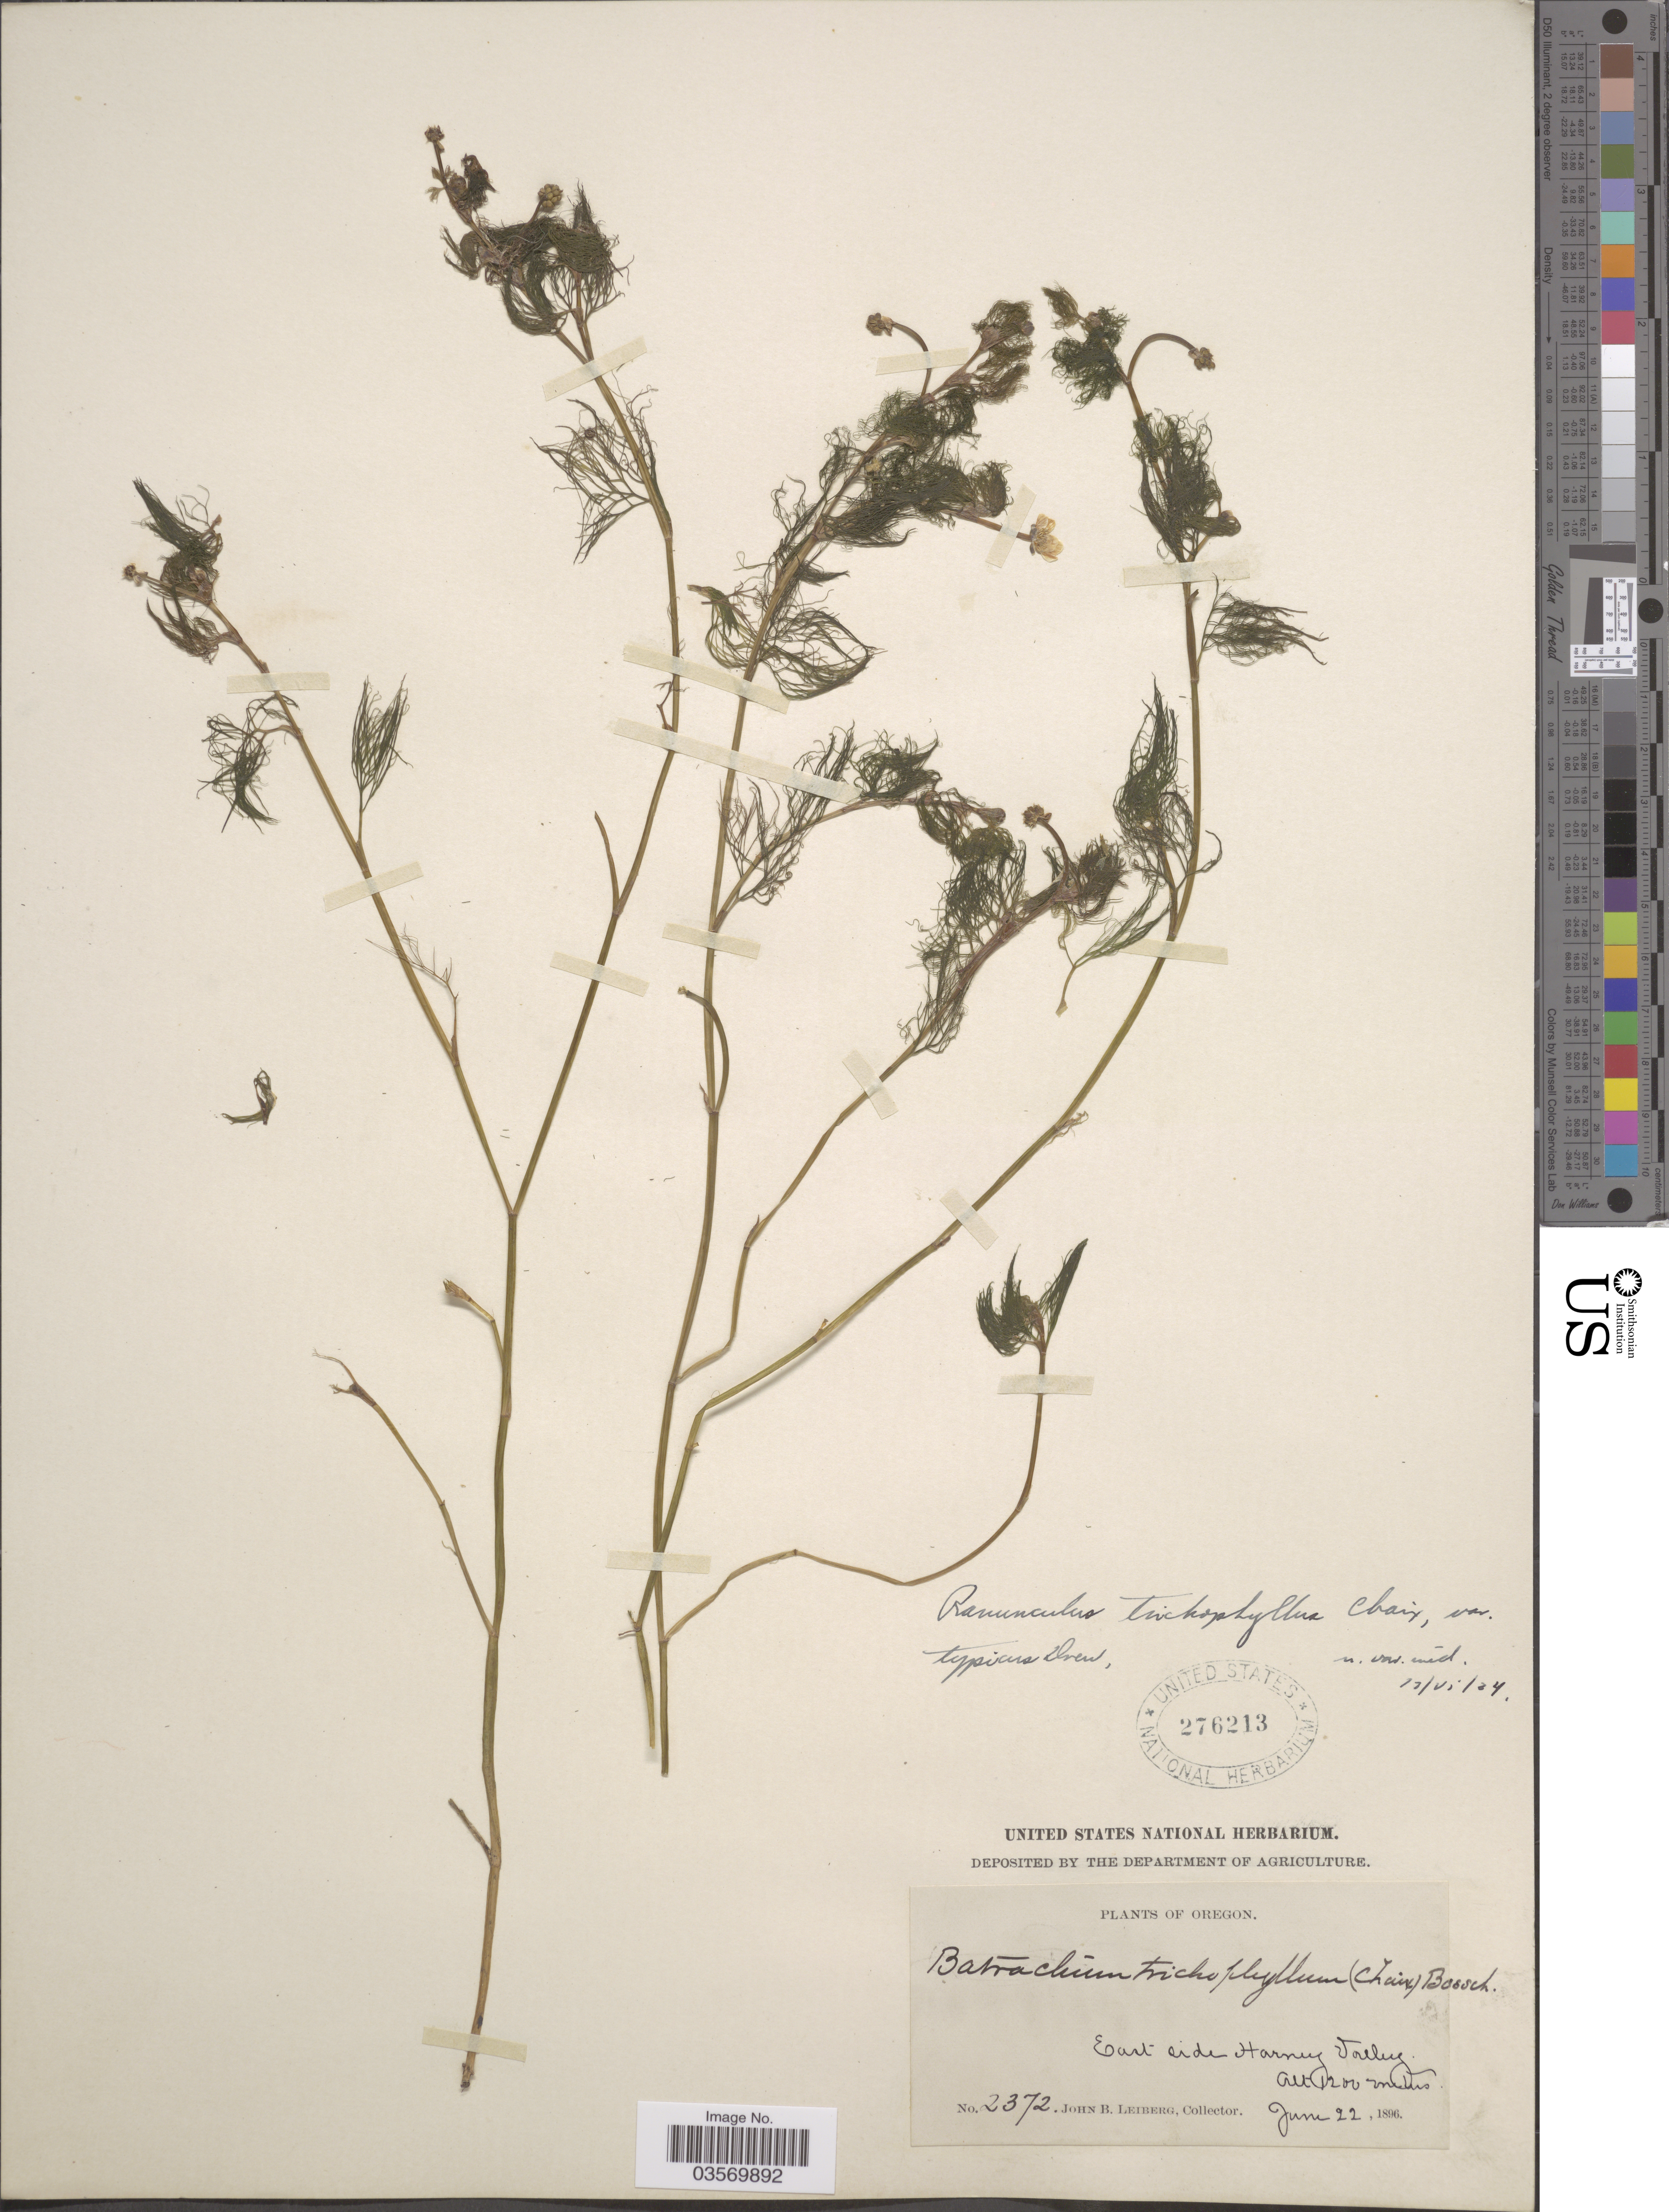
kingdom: Plantae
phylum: Tracheophyta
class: Magnoliopsida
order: Ranunculales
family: Ranunculaceae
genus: Ranunculus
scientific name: Ranunculus trichophyllus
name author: Chaix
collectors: J. B. Leiberg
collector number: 2372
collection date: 1896-06-22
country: United States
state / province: Oregon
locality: East side Harney Valley.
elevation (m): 1200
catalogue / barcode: US 276213